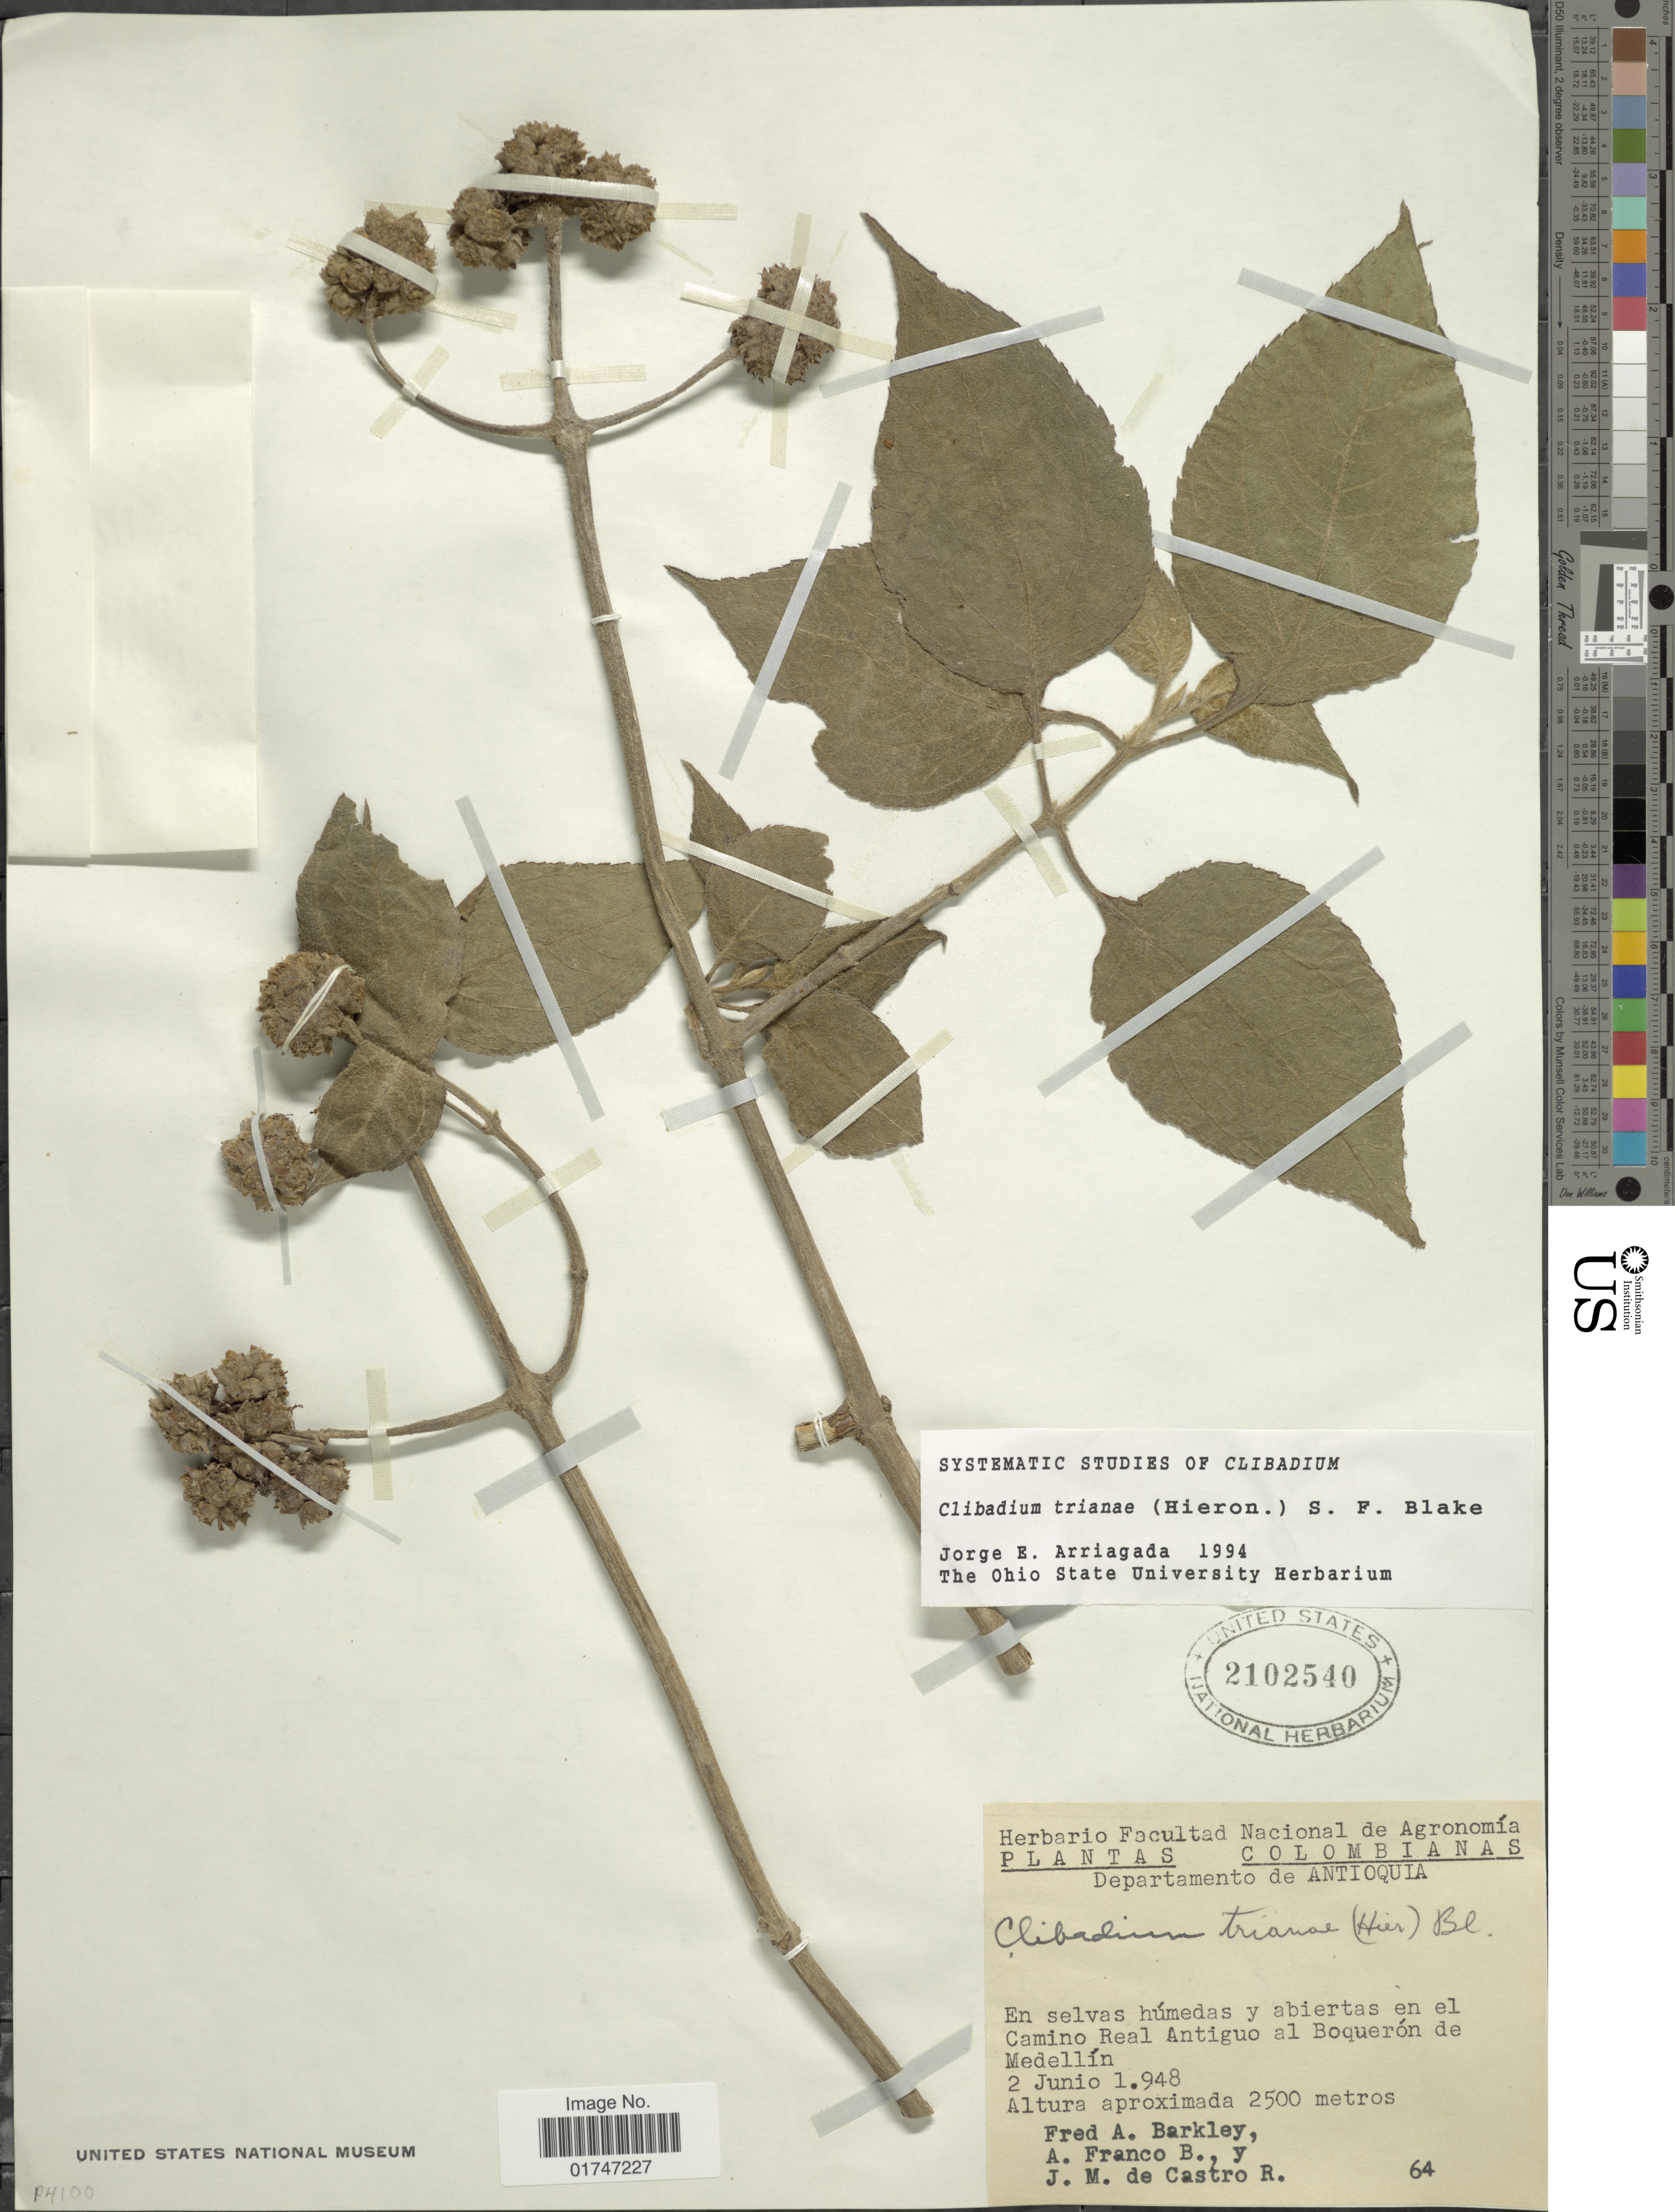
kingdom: Plantae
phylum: Tracheophyta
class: Magnoliopsida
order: Asterales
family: Asteraceae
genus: Clibadium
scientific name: Clibadium trianae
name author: (Hieron.) S.F. Blake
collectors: F. A. Barkley, A. Franco & J. Castro R.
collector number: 64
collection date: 1948-06-02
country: Colombia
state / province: Antioquia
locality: Departamento de Antioquia. En selvas húmedas y abiertas en el Camino Real Antiguo al Boquerón de Medellín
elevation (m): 2500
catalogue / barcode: US 2102540